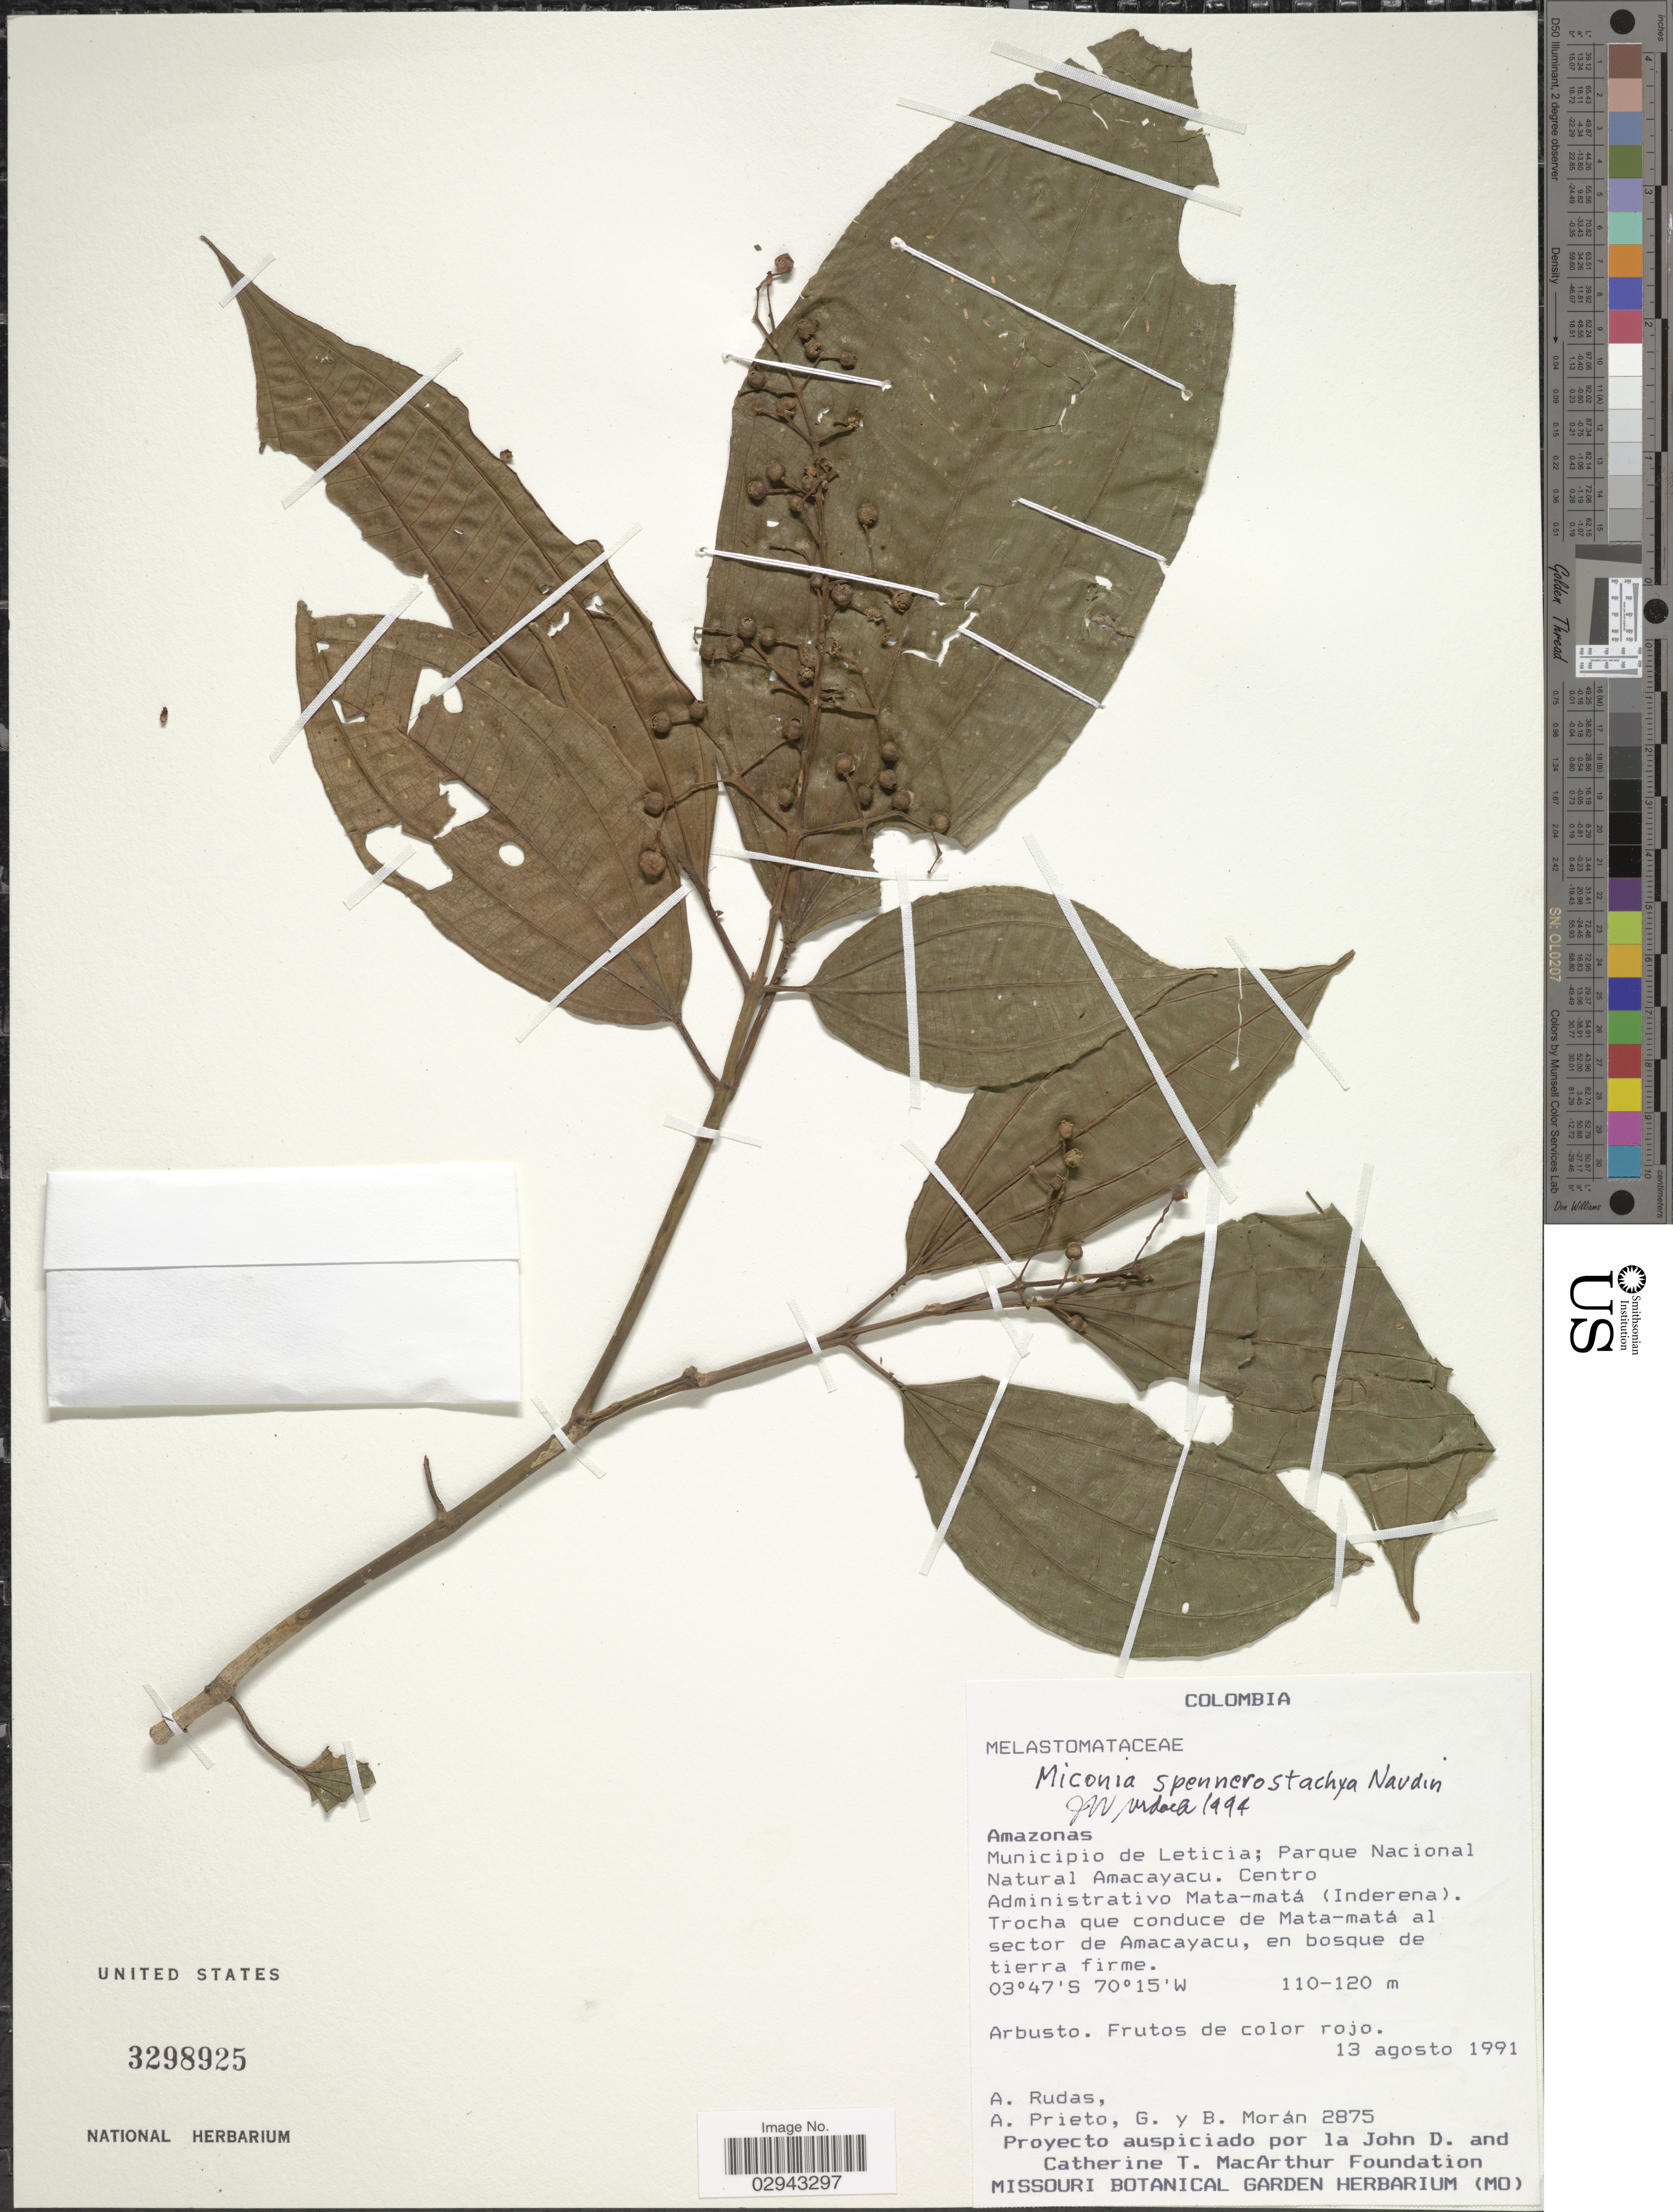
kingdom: Plantae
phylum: Tracheophyta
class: Magnoliopsida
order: Myrtales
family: Melastomataceae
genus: Miconia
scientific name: Miconia spennerostachya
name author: Naudin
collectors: A. Rudas, A. Prieto, G. Moran & B. Moran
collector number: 2875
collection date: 1991-08-13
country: Colombia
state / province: Amazônas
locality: Municipio de Leticia; Parque Nacional Natural Amacayacu. Centro Administrativo Mata-matá (Inderena). Trocha que conduce de Mata-matá al sector de Amacayacu, en bosque de tierra firme.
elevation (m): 110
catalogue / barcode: US 3298925